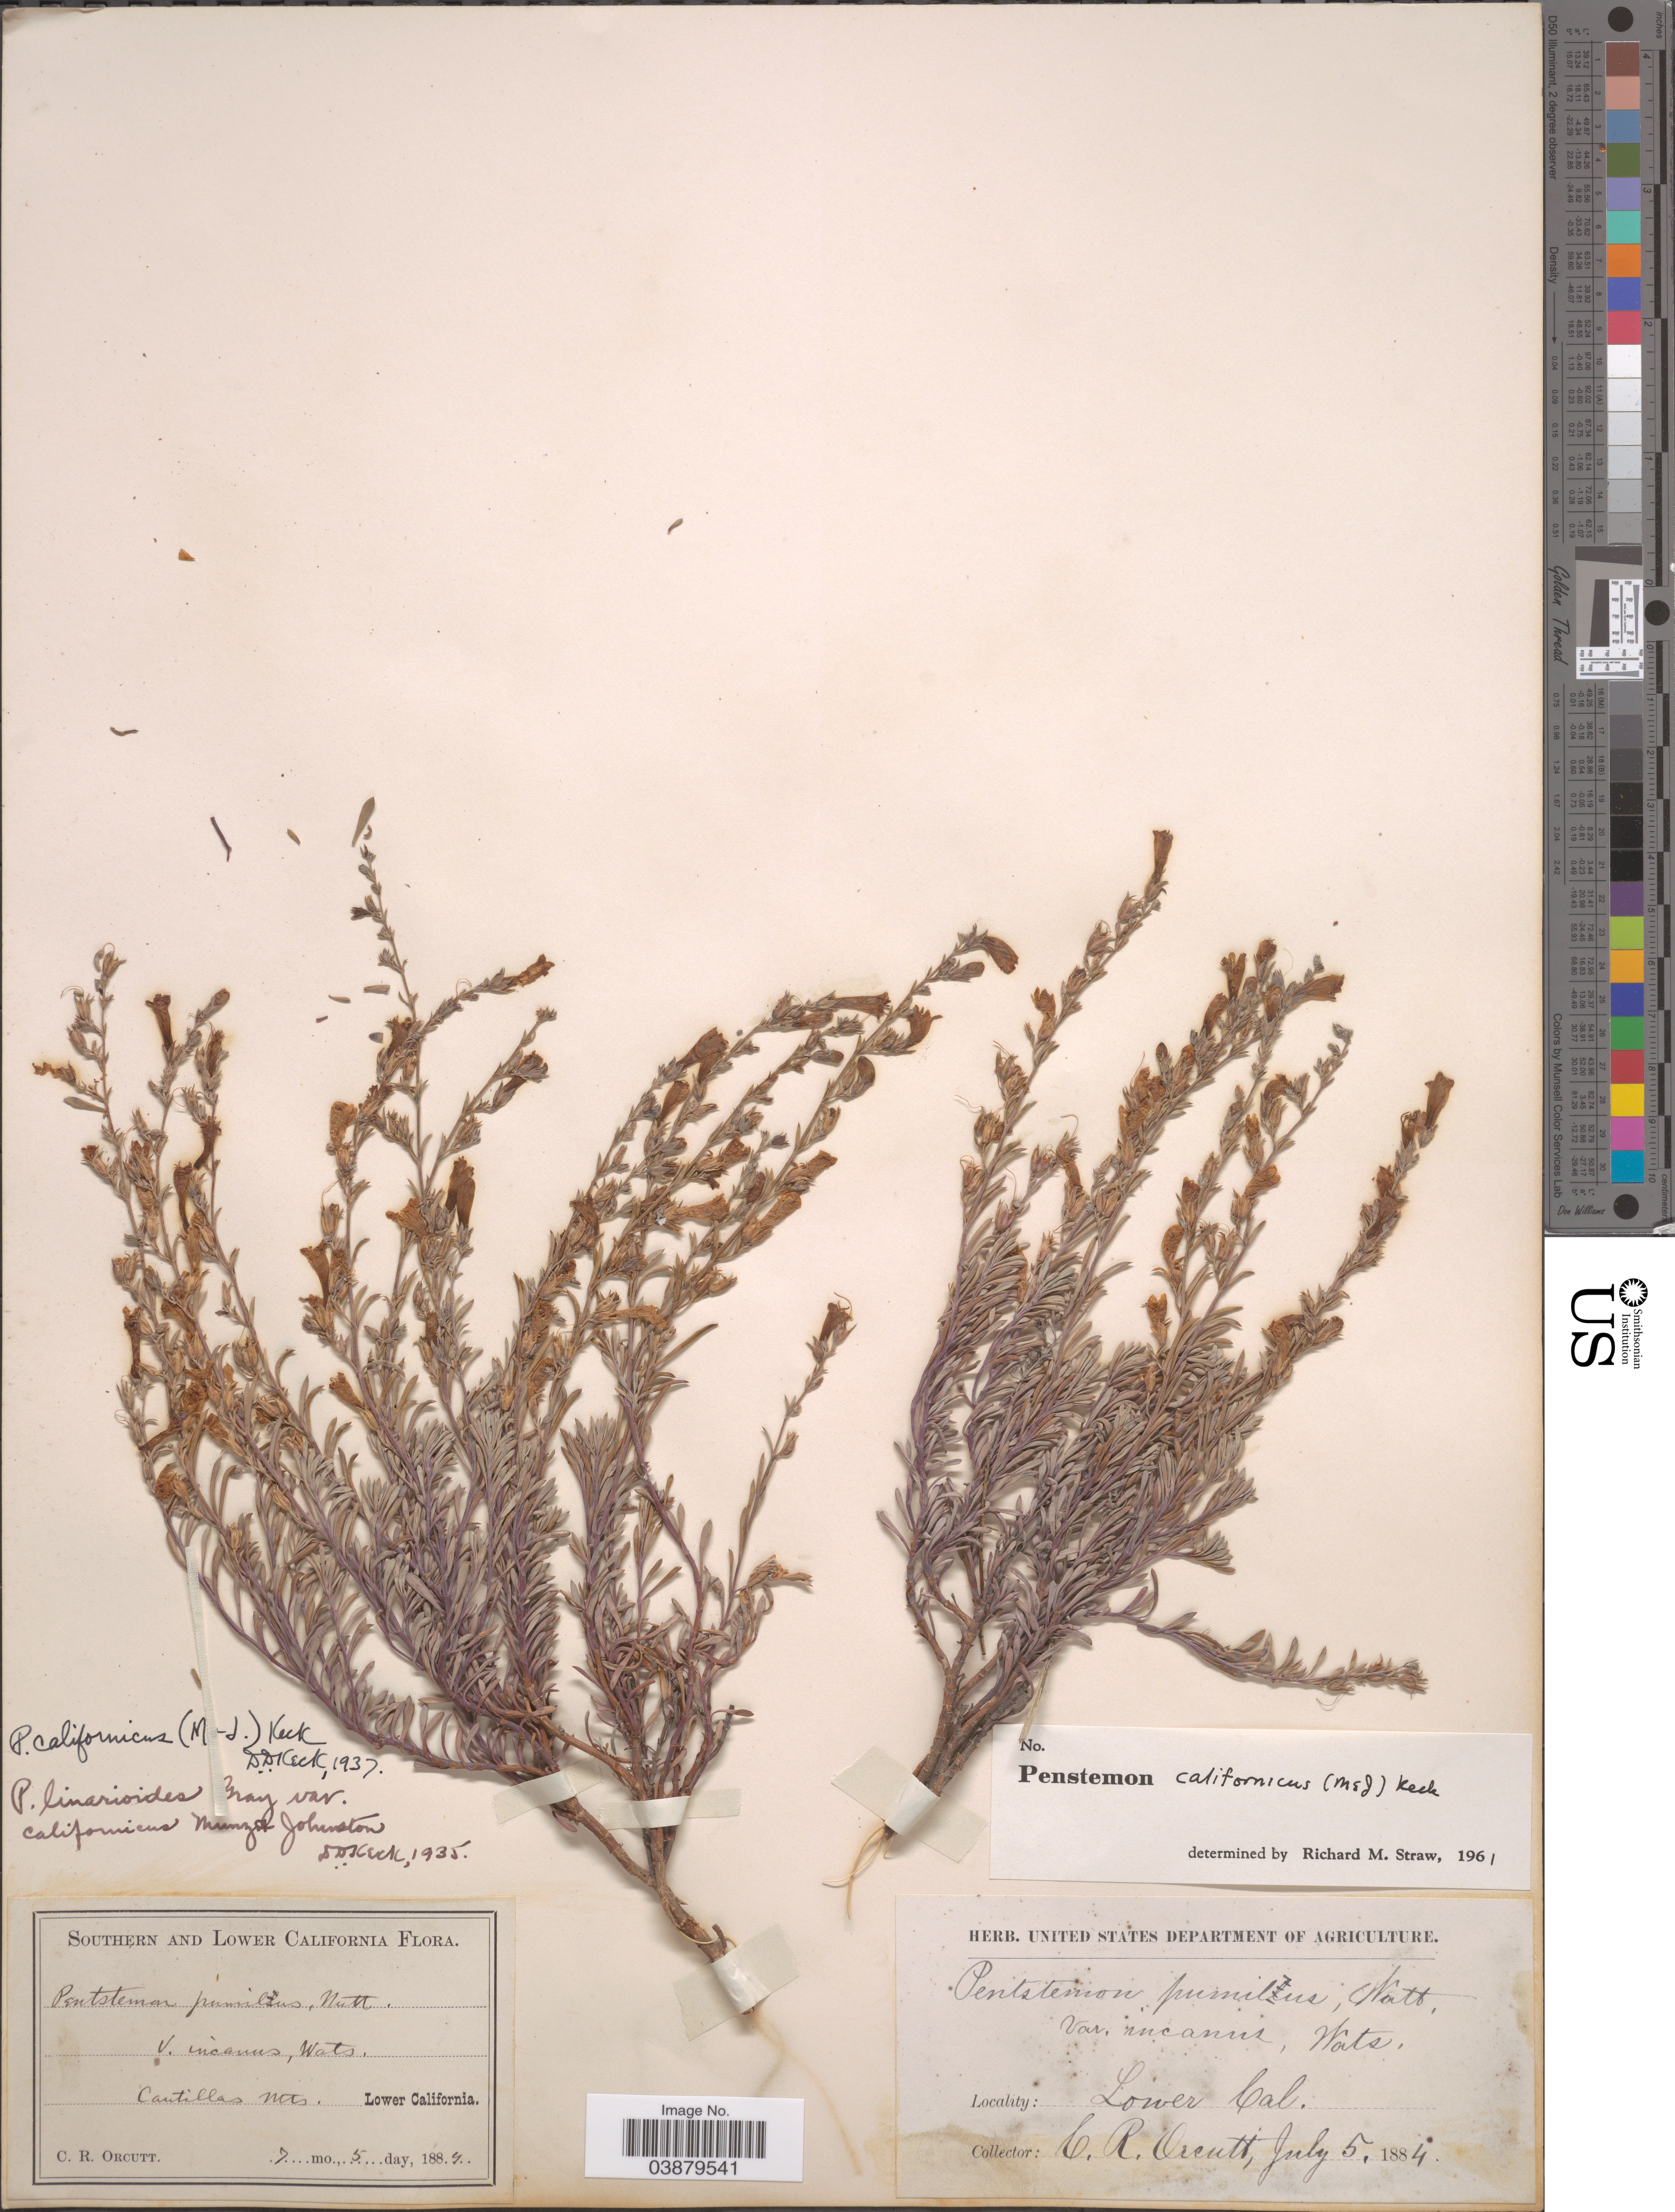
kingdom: Plantae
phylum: Tracheophyta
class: Magnoliopsida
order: Lamiales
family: Plantaginaceae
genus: Penstemon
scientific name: Penstemon californicus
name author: (Munz & I.M. Johnst.) D.D. Keck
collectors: C. R. Orcutt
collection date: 1884-07-05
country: Mexico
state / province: Baja California Norte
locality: Cantillas Mts., Lower California.